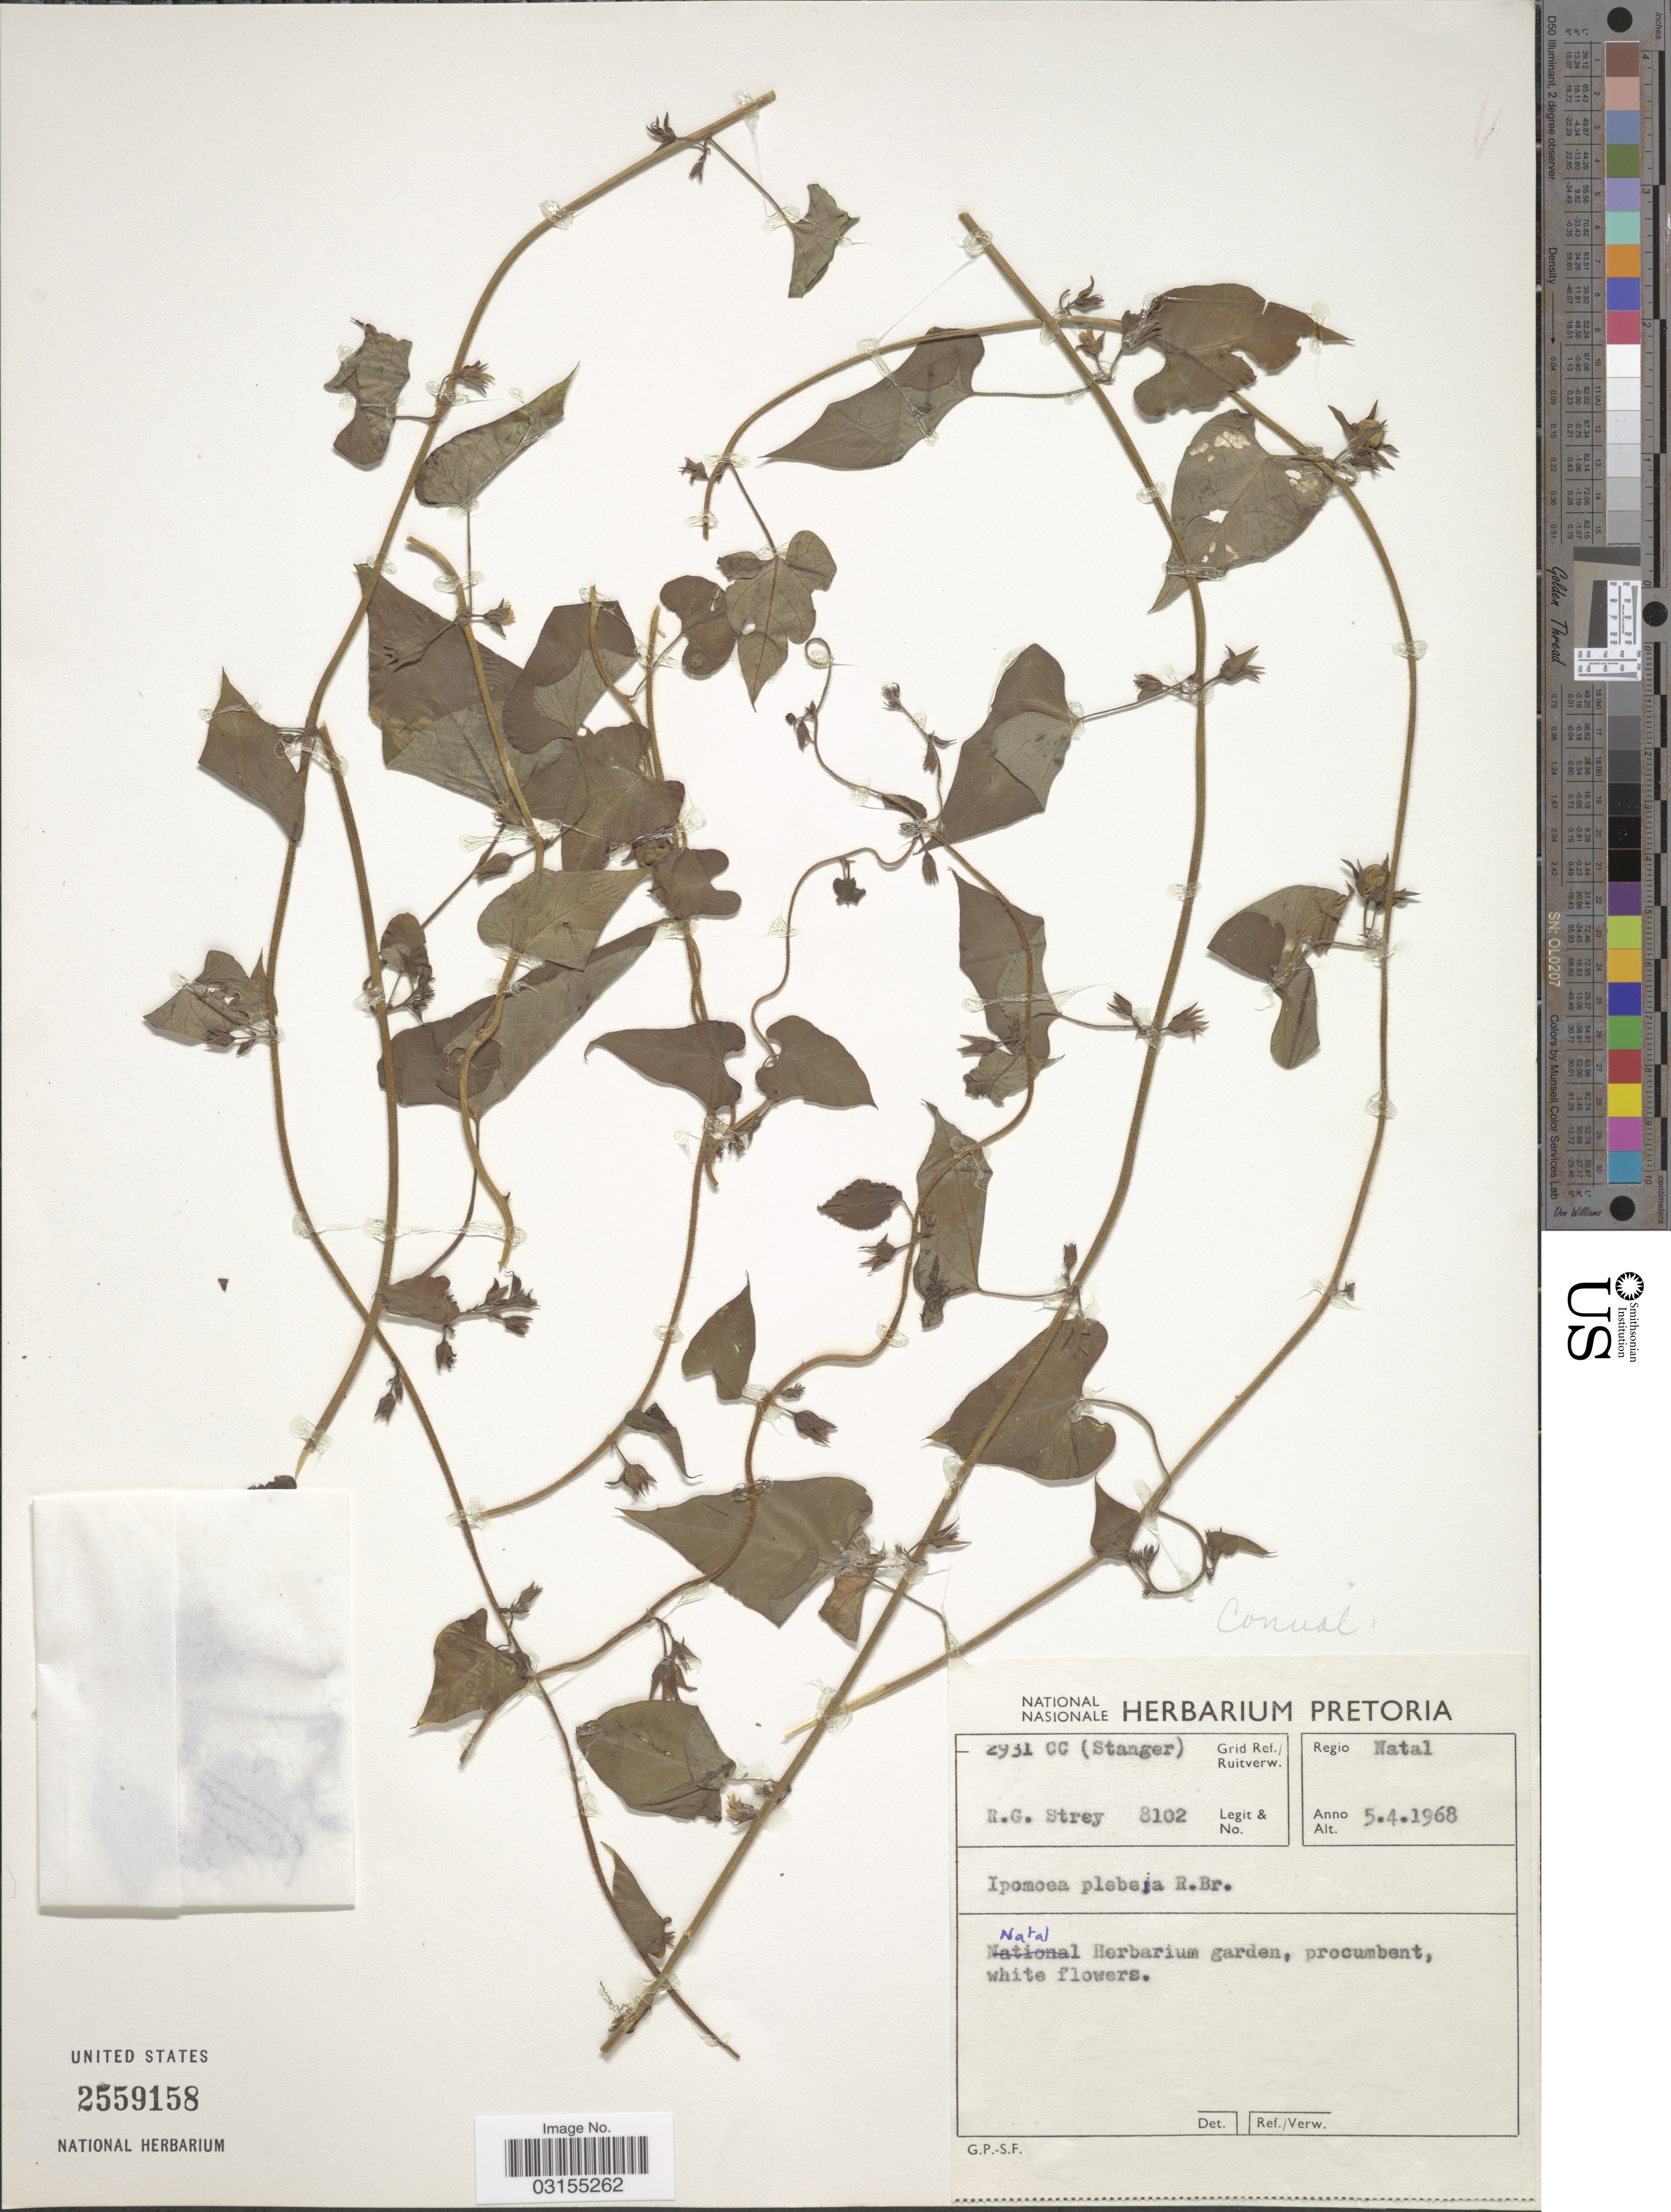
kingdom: Plantae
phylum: Tracheophyta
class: Magnoliopsida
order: Solanales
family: Convolvulaceae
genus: Ipomoea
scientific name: Ipomoea plebeia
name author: R. Br.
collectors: R. G. Strey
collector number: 8102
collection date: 1968-04-05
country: South Africa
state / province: KwaZulu-Natal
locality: Natal Herbarium garden.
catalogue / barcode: US 2559158